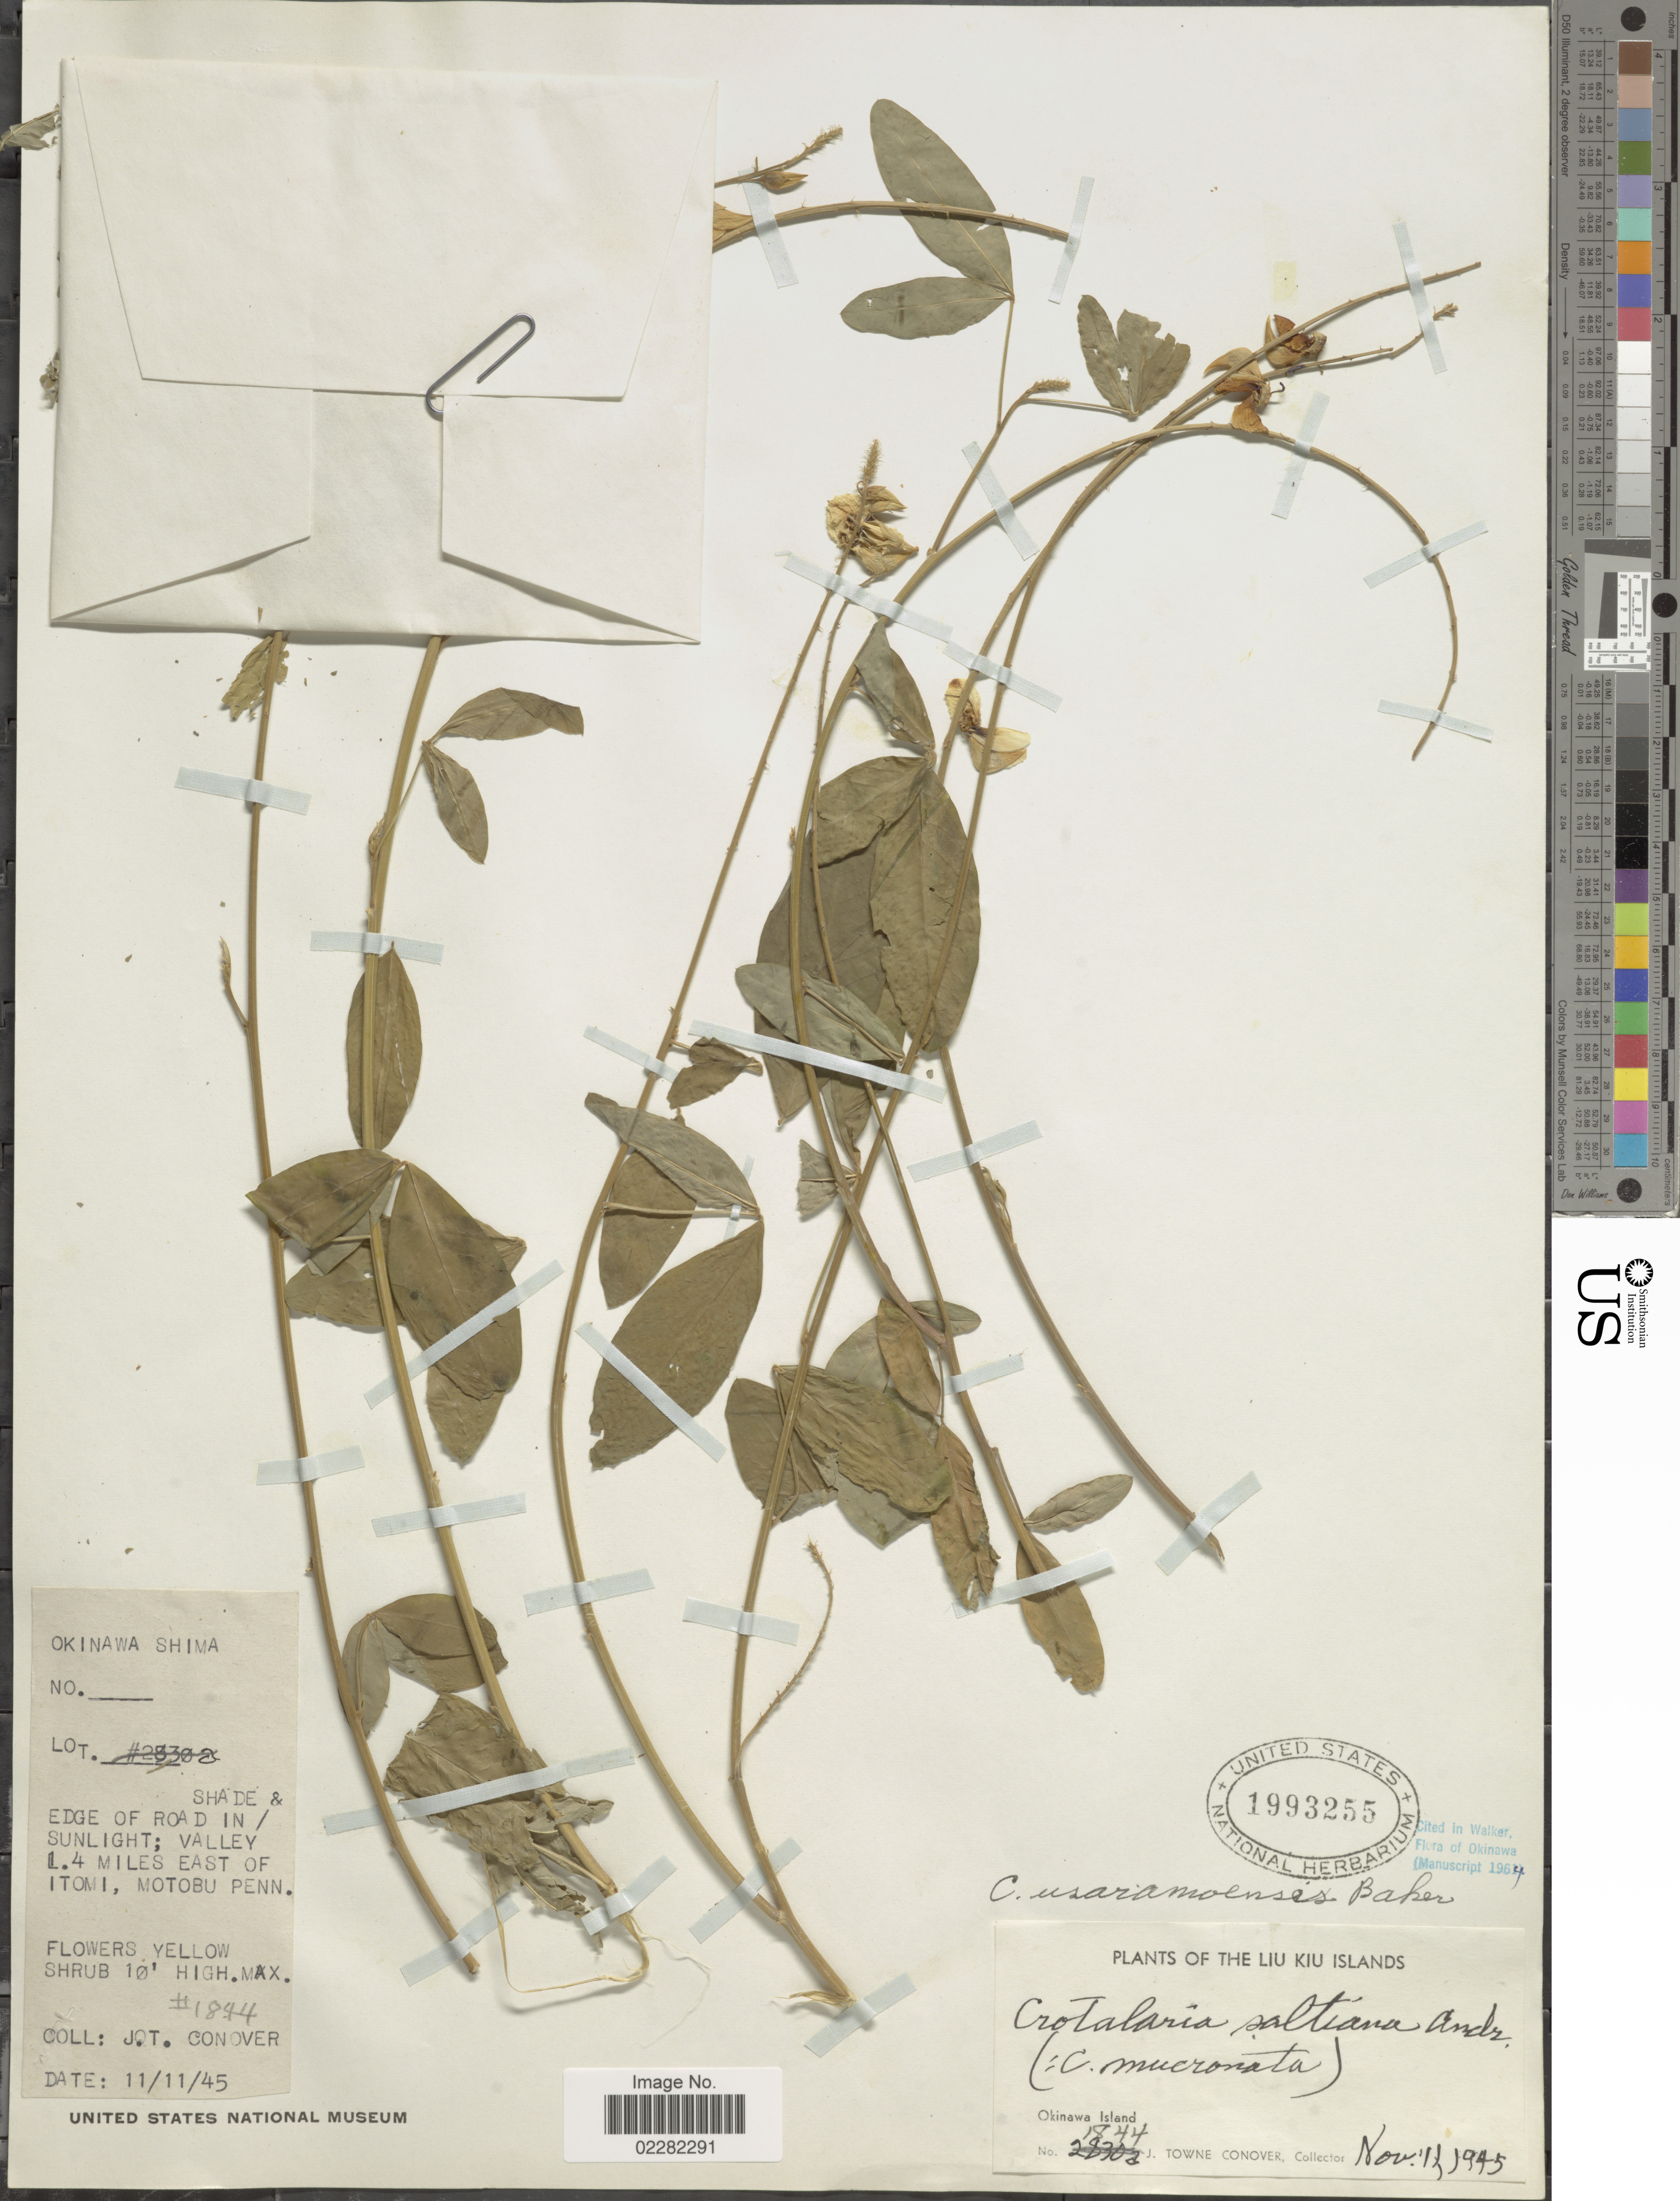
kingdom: Plantae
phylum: Tracheophyta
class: Magnoliopsida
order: Fabales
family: Fabaceae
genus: Crotalaria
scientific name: Crotalaria trichotoma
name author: Bojer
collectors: J. T. Conover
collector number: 1844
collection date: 1945-11-11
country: Japan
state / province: Okinawa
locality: Liu Kiu Islands, Sahde & Edge of Road in sunlight; Valley 1.4 mile seast of of Itomi, Motobu Penn.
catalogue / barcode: US 1993255